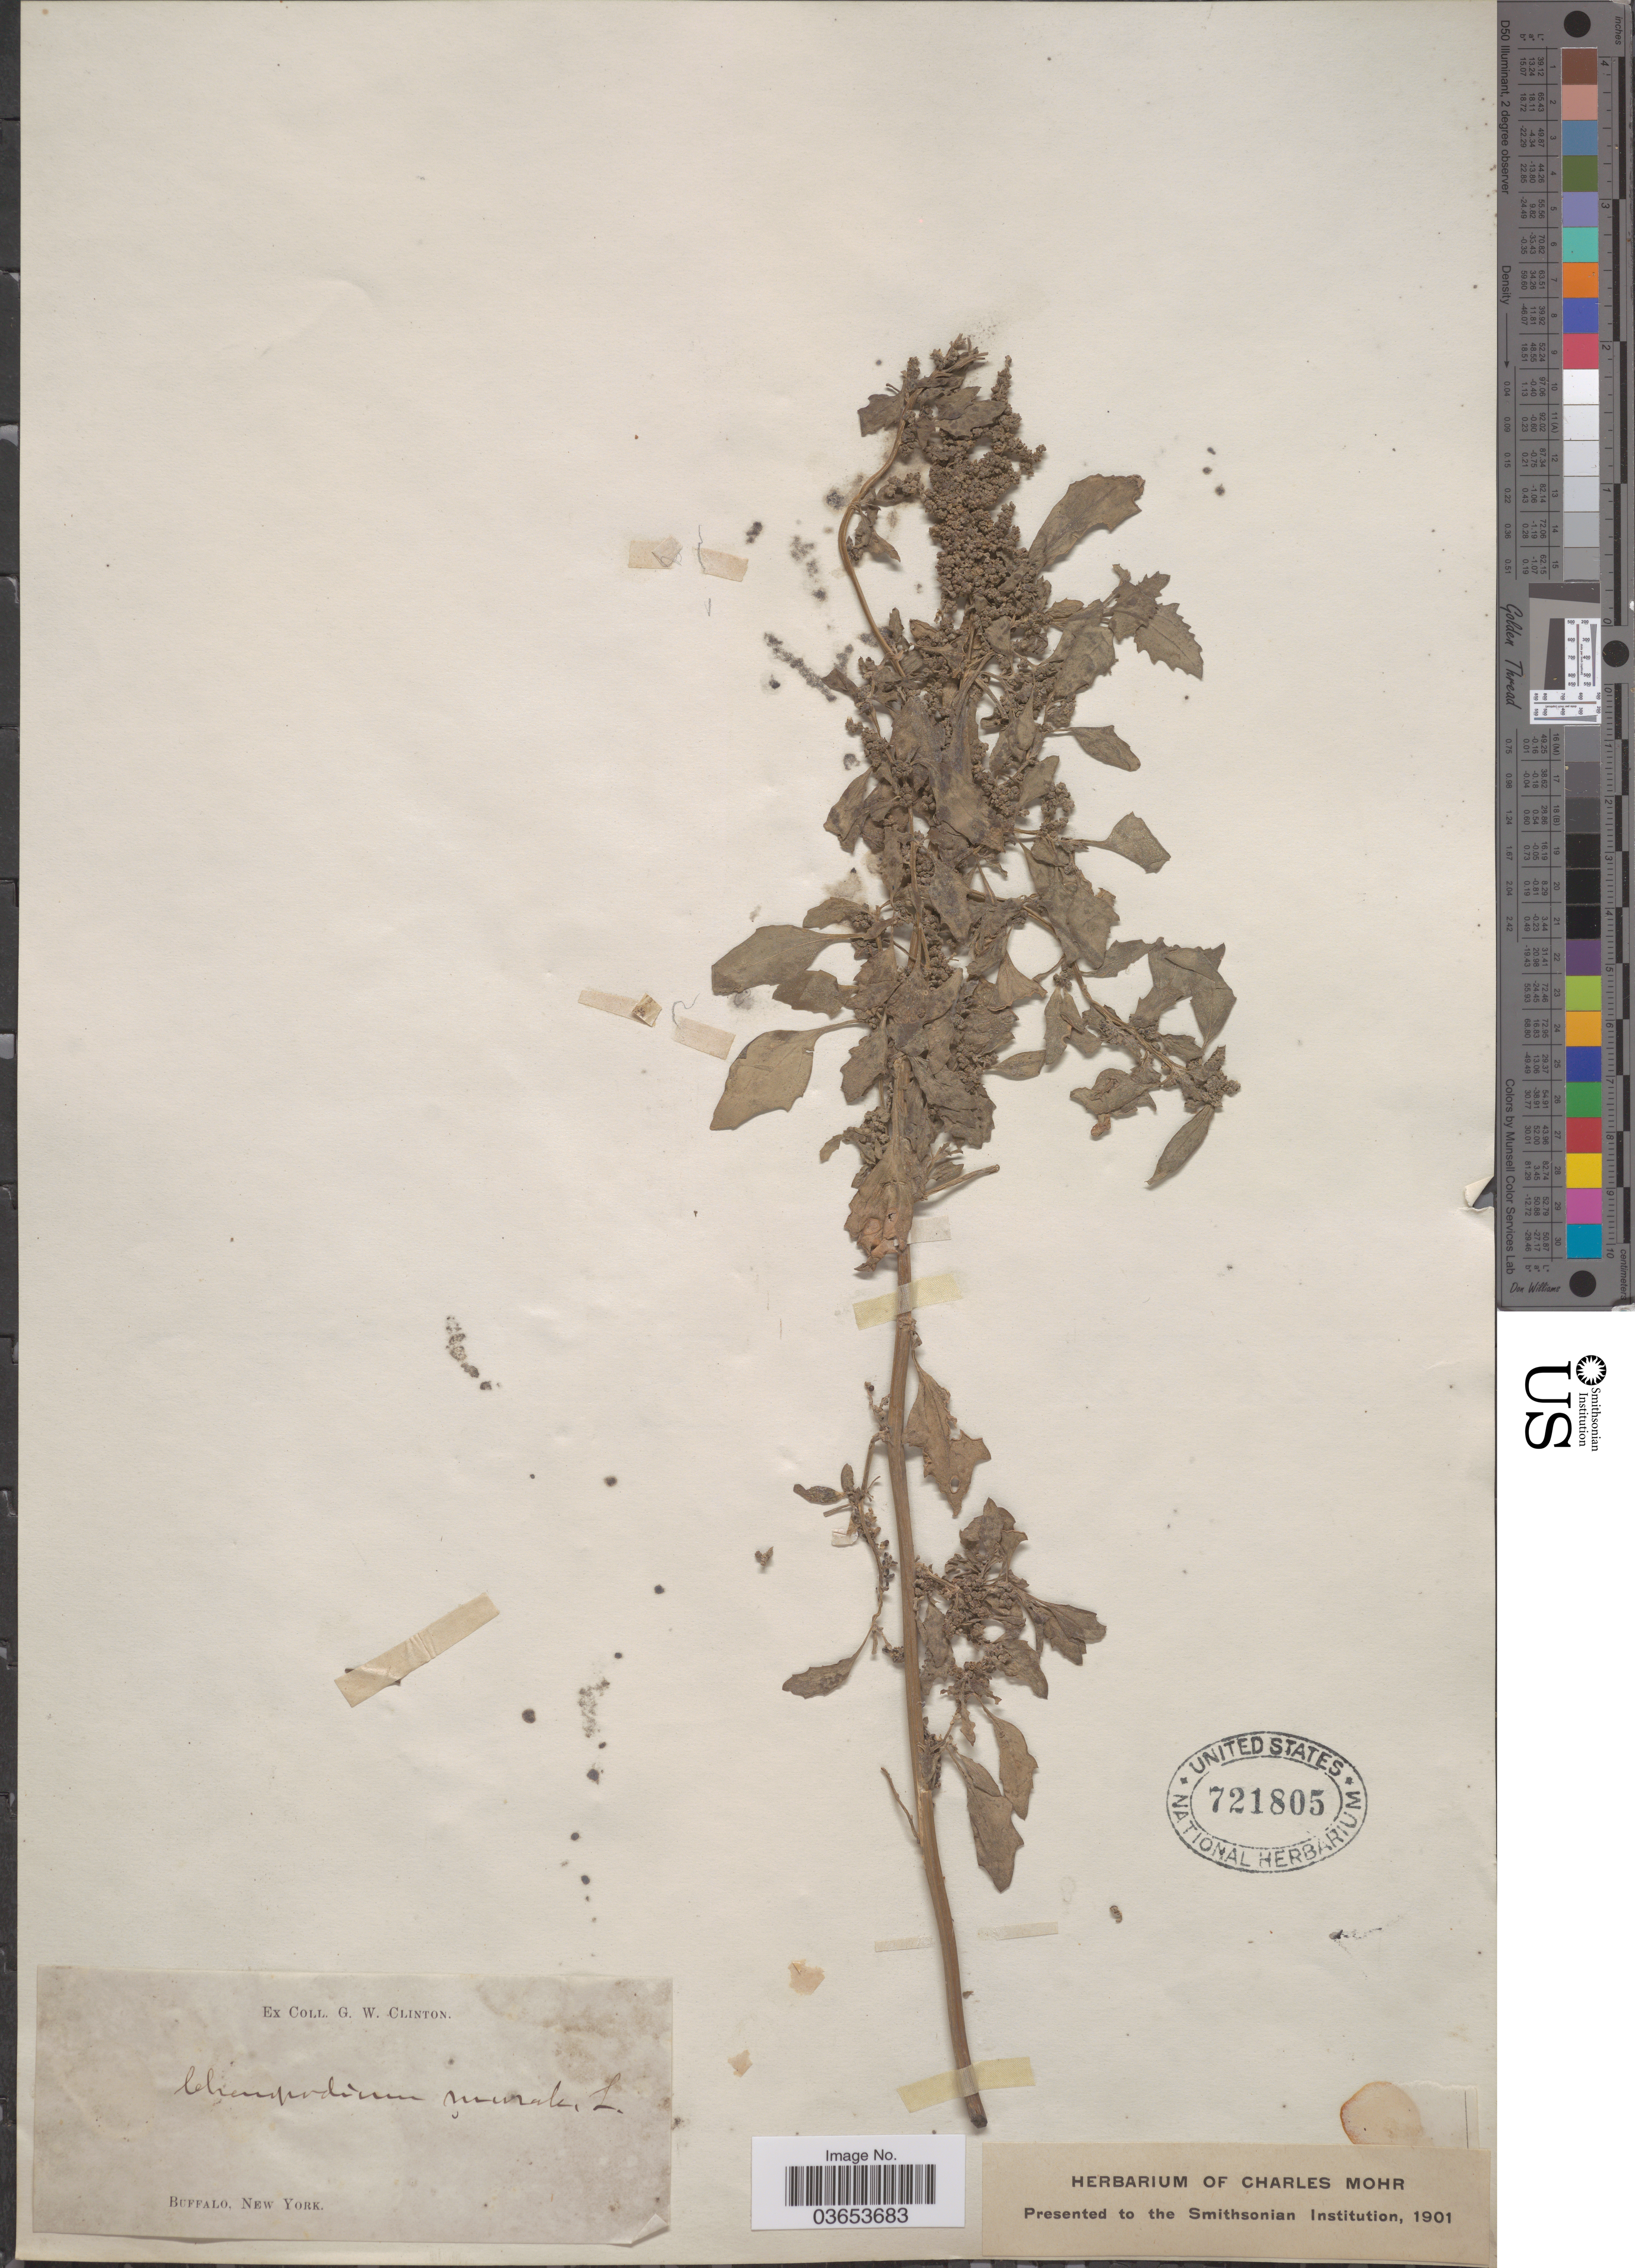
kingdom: Plantae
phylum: Tracheophyta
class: Magnoliopsida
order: Caryophyllales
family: Amaranthaceae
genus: Chenopodium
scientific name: Chenopodium murale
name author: L.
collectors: G. W. Clinton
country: United States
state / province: New York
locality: Buffalo.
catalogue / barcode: US 721805